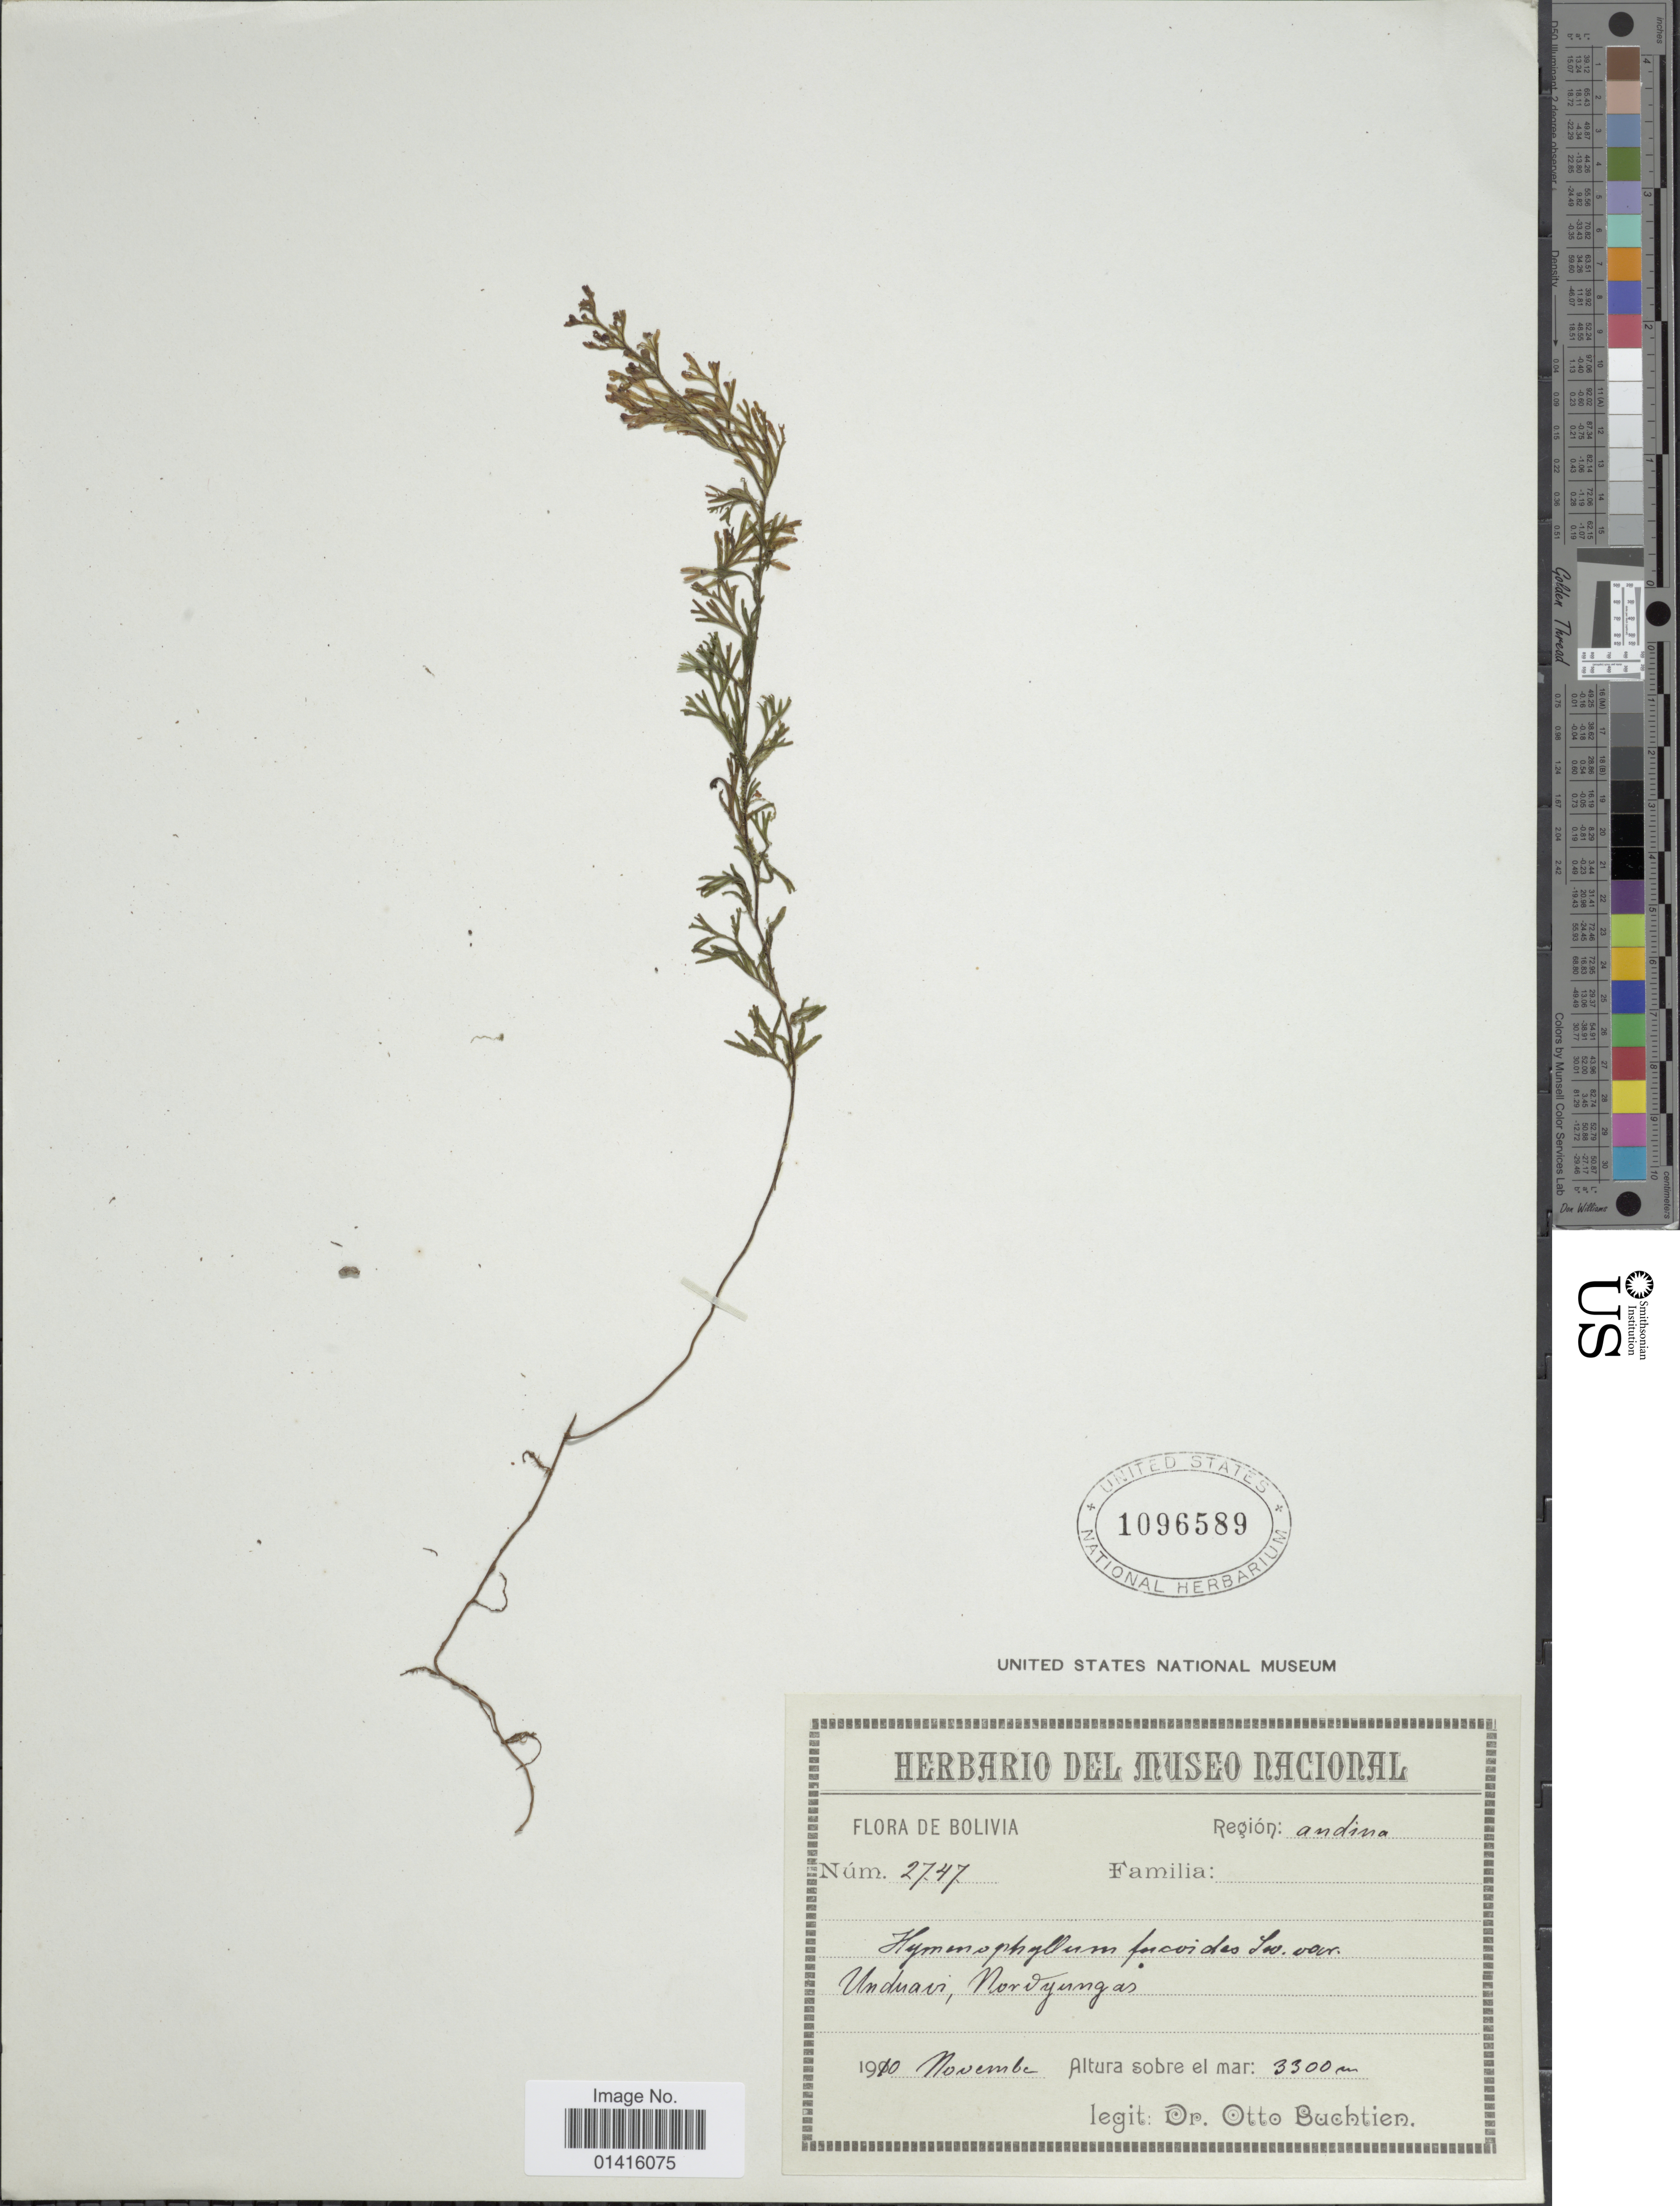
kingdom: Plantae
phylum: Tracheophyta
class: Polypodiopsida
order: Hymenophyllales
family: Hymenophyllaceae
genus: Hymenophyllum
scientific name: Hymenophyllum fucoides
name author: (Sw.) Sw.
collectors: O. Buchtien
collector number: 2747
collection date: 1910-11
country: Bolivia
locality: Region : Andina, Unduavi, Nordyungas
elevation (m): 3300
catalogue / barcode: US 1096589